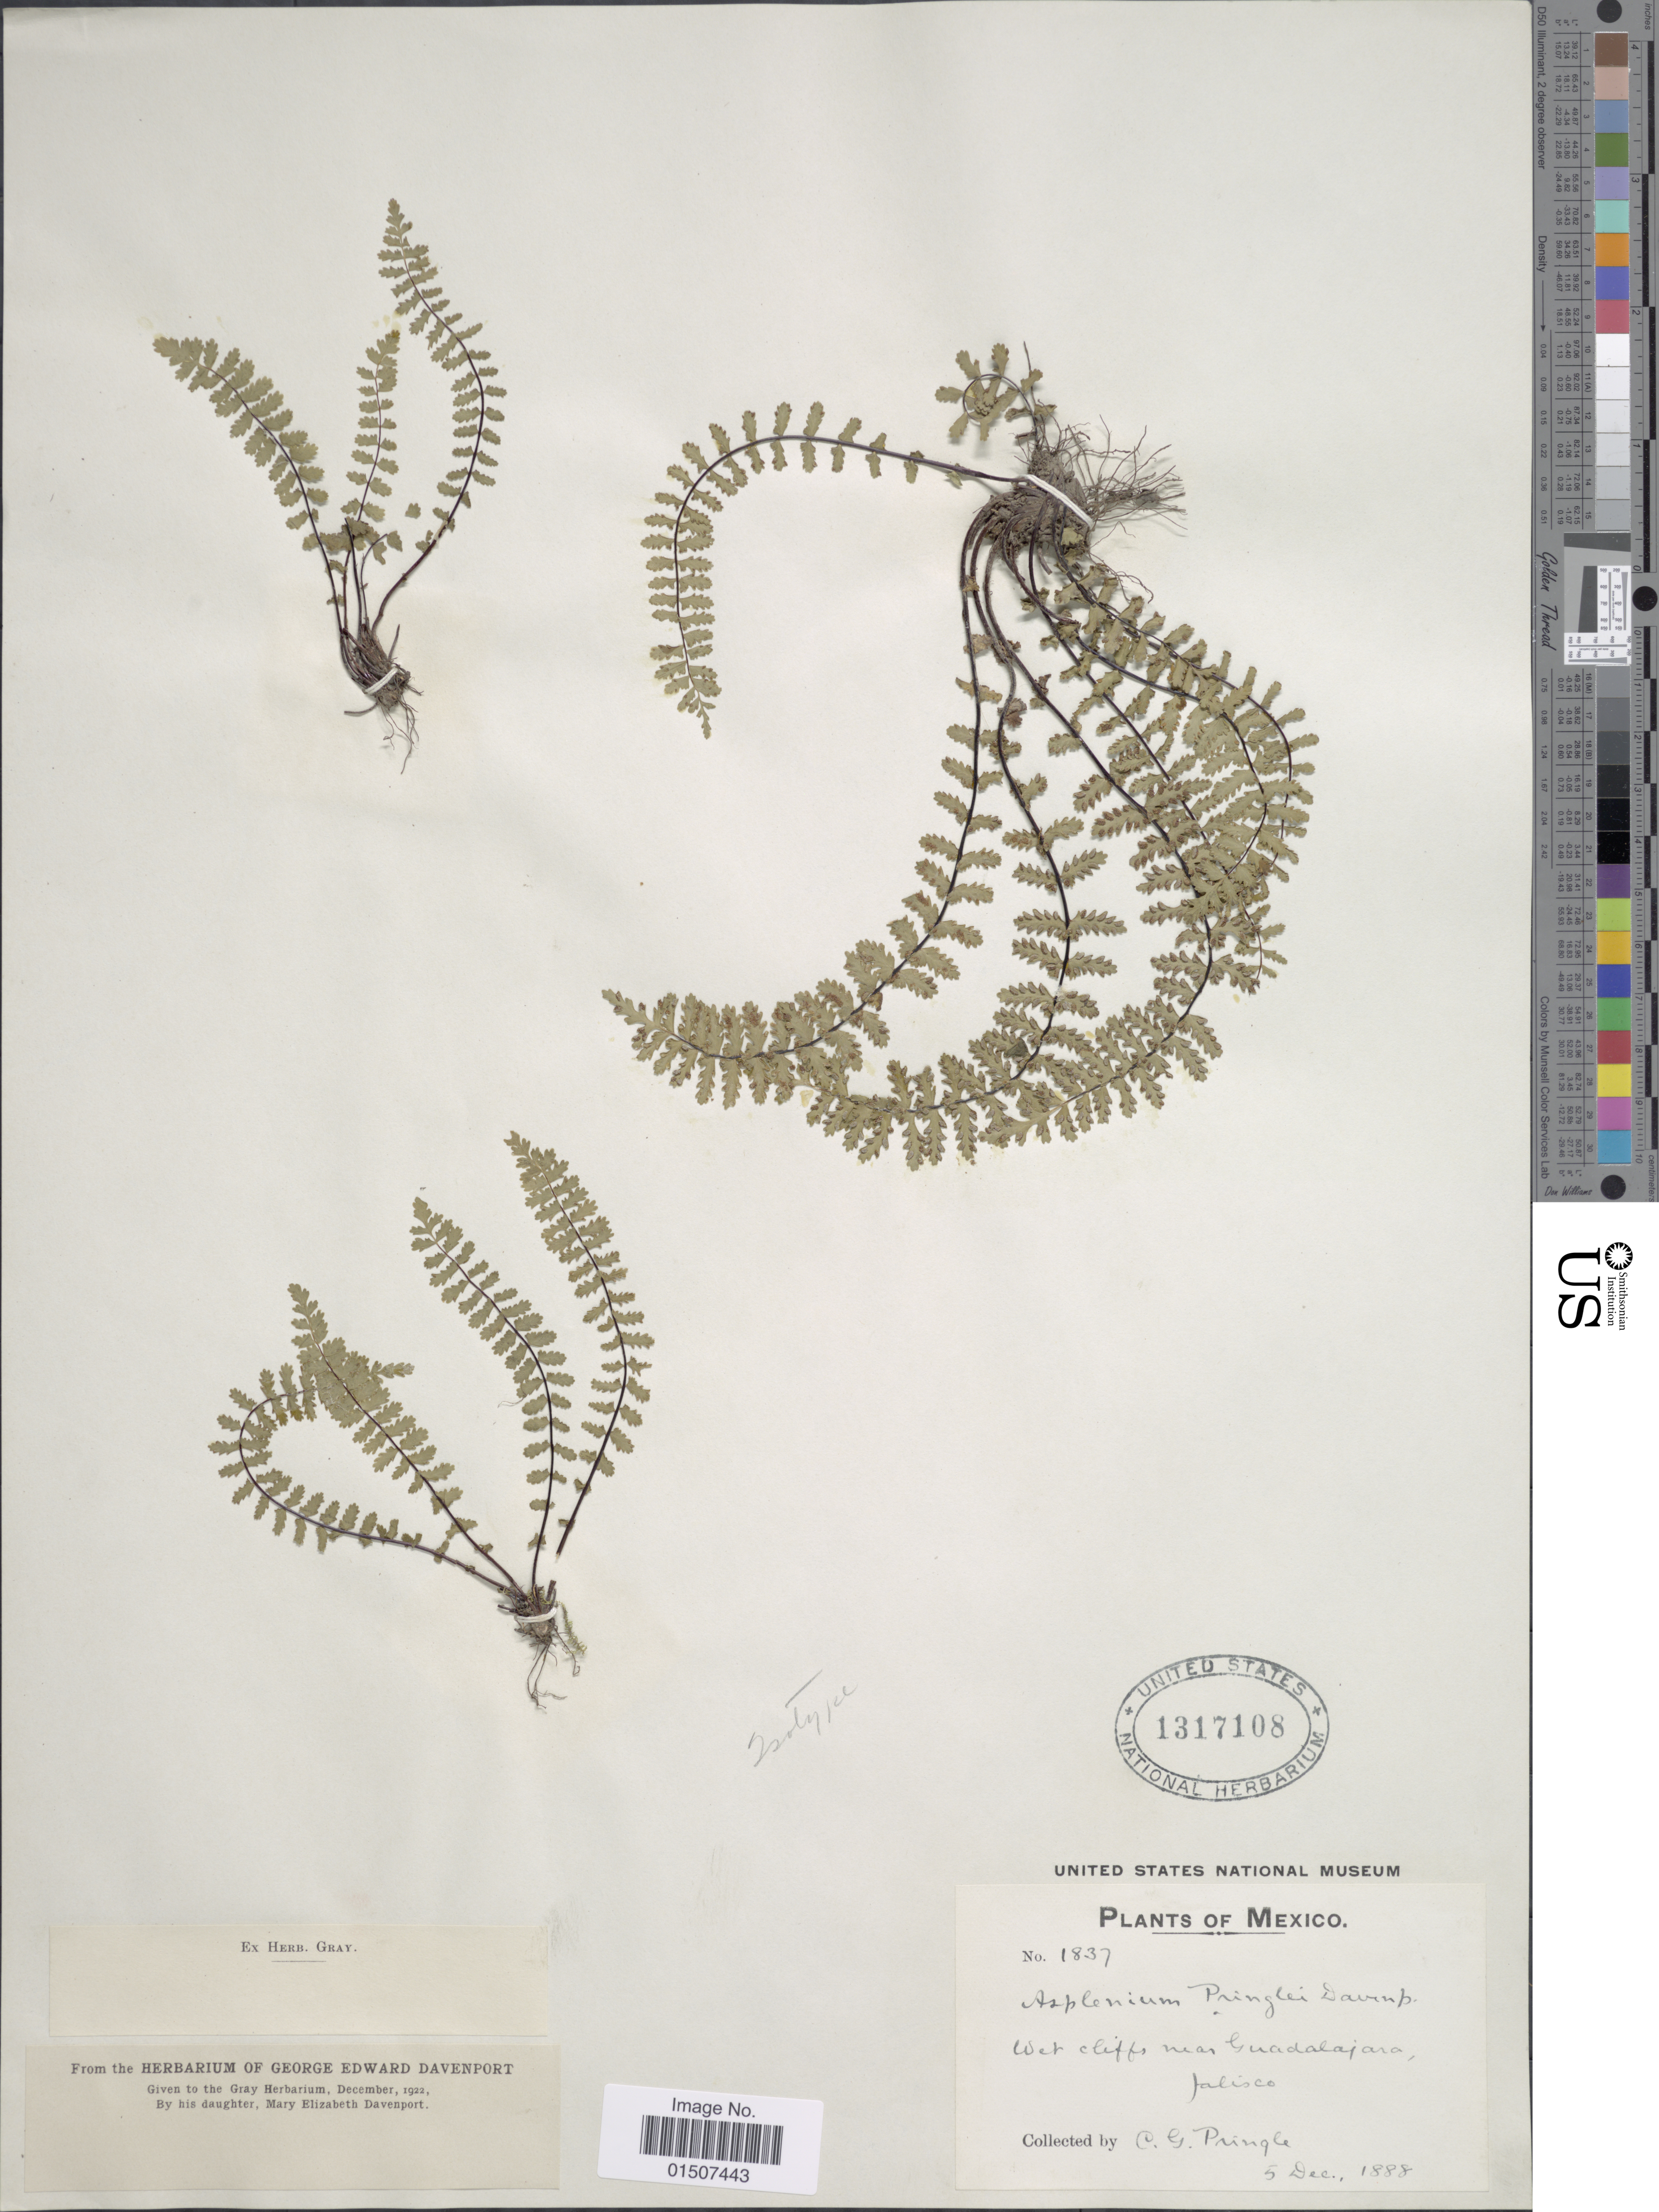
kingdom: Plantae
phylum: Tracheophyta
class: Polypodiopsida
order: Polypodiales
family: Aspleniaceae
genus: Asplenium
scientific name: Asplenium pringlei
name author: Davenp.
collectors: C. G. Pringle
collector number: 1837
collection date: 1888-12-05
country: Mexico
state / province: Jalisco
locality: Wet cliffs near Guadalajara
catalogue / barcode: US 1317108